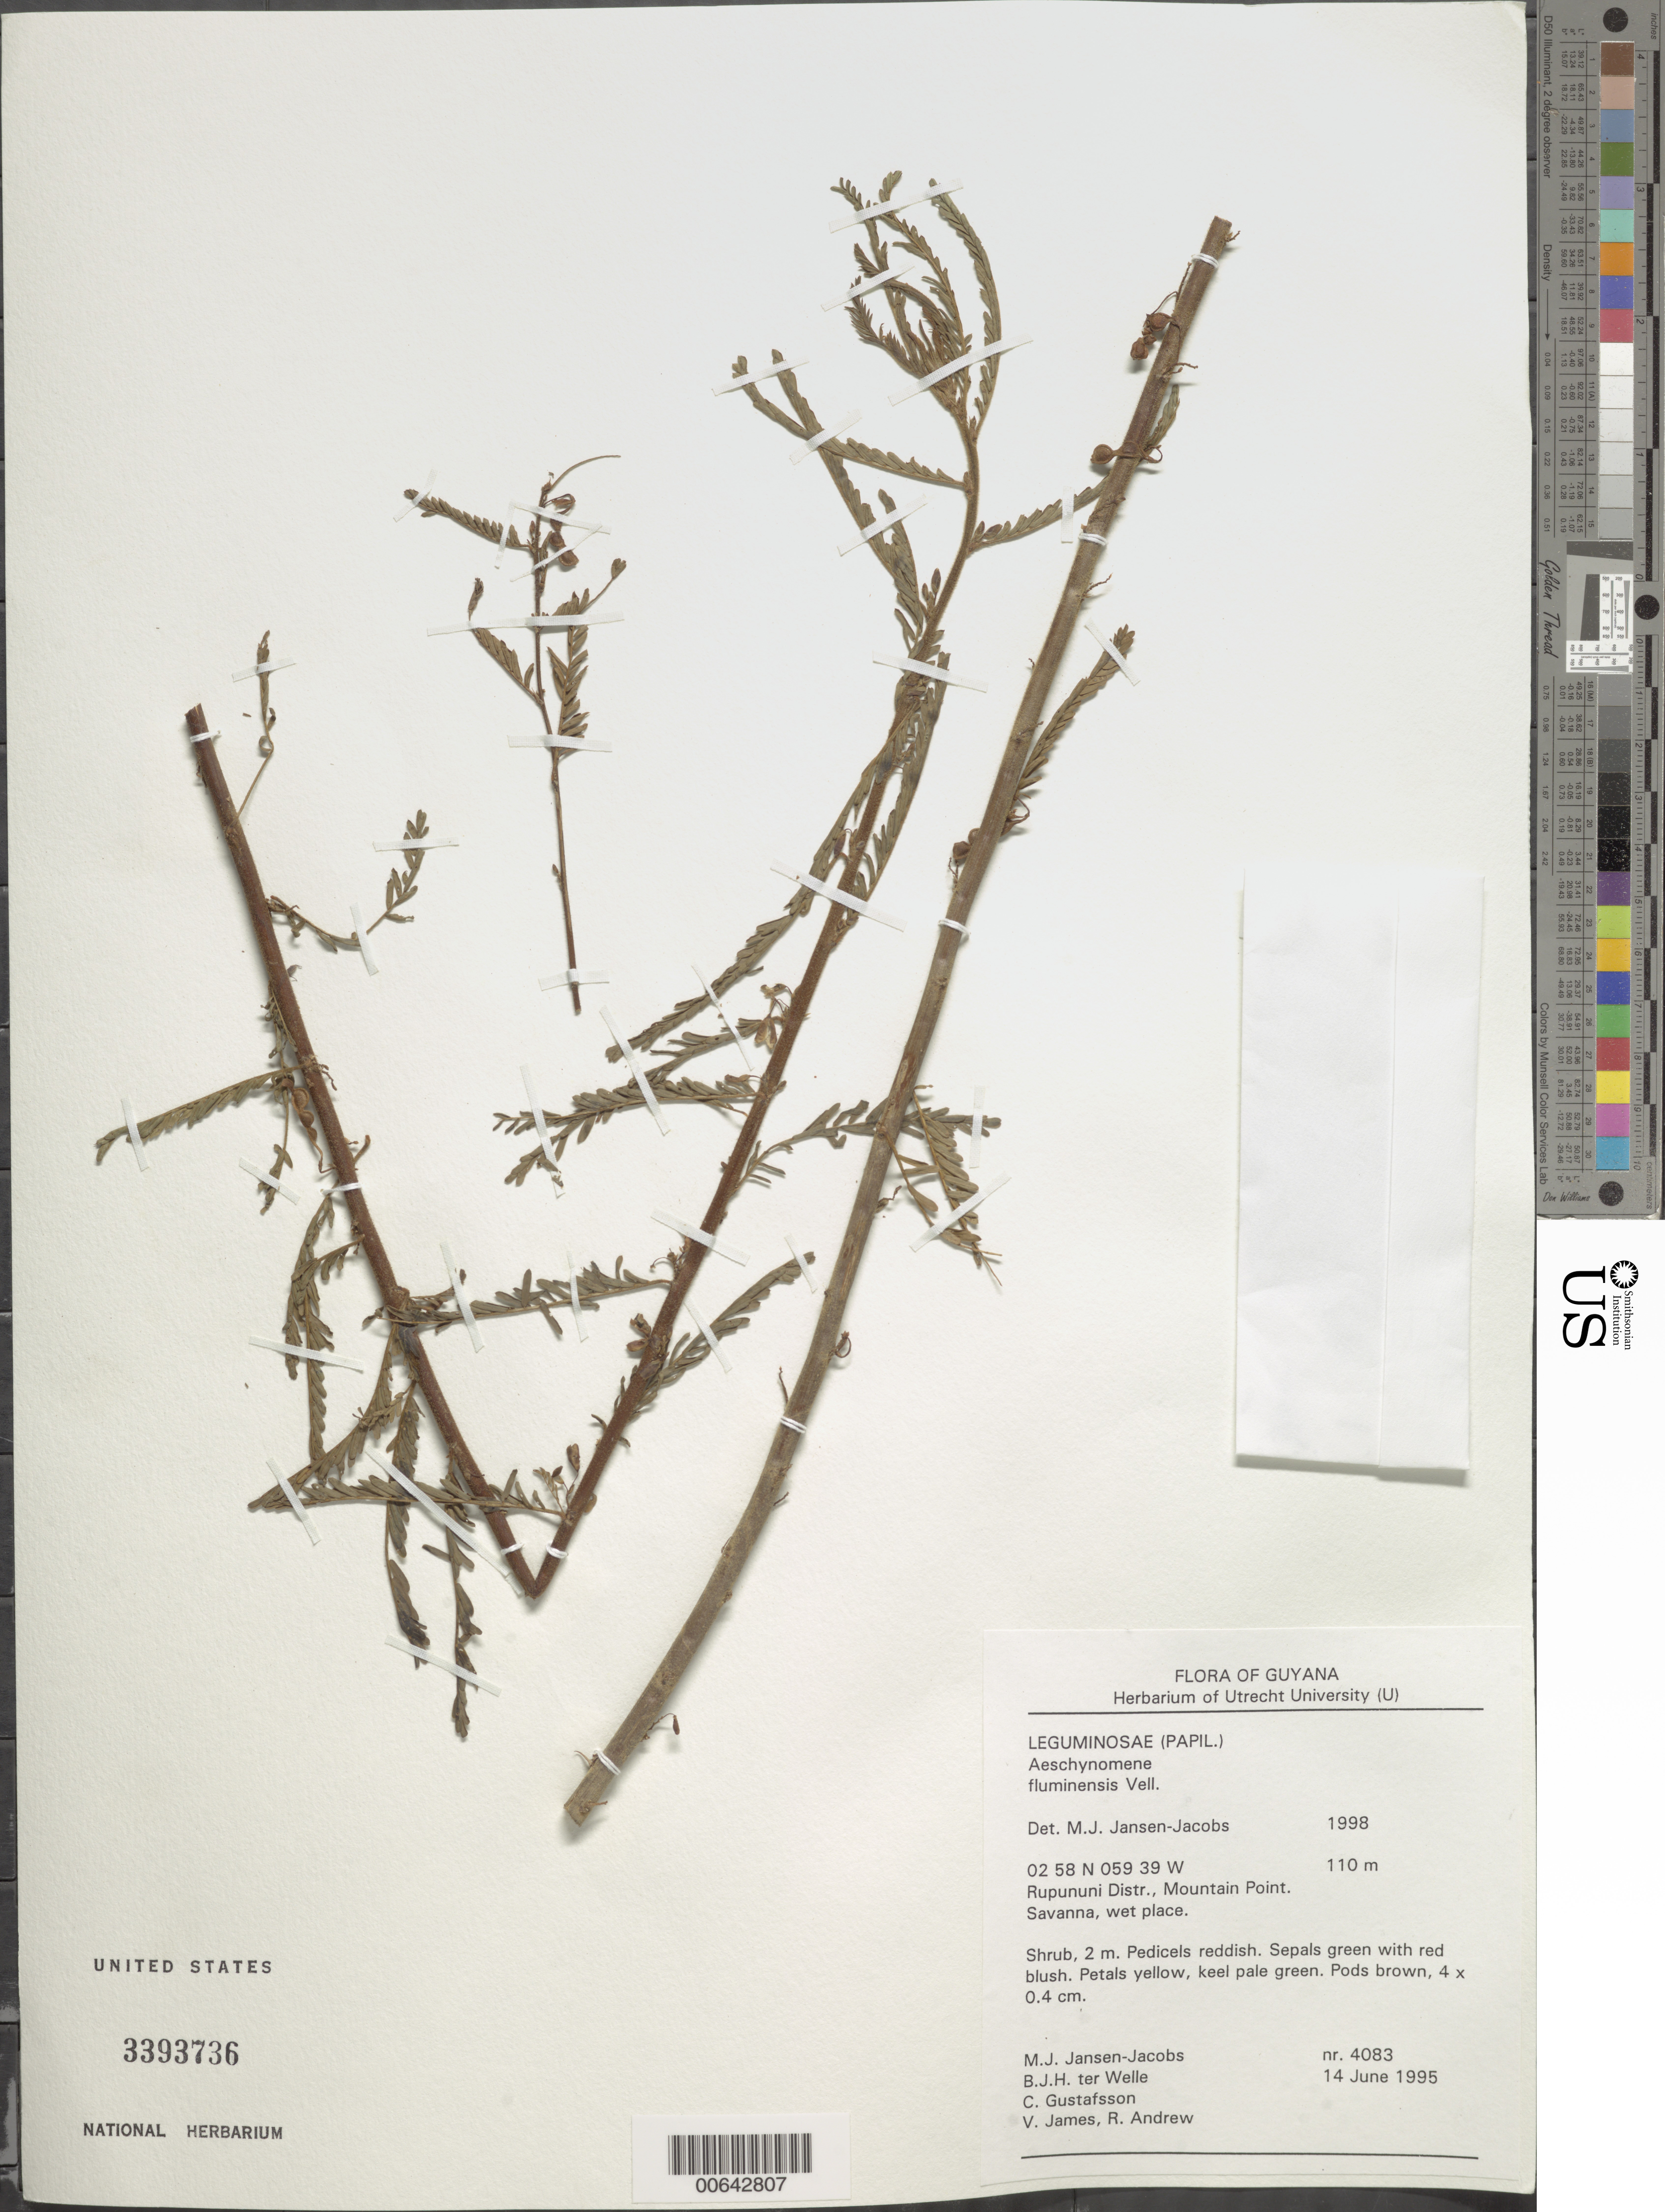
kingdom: Plantae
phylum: Tracheophyta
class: Magnoliopsida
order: Fabales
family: Fabaceae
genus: Aeschynomene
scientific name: Aeschynomene fluminensis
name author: Vell.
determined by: Jansen-Jacobs, M. J., (U), Nationaal Herbarium Nederland, Utrecht University branch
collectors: M. J. Jansen-Jacobs, B. Welle, C. G. Gustafsson, V. James & R. Andrew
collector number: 4083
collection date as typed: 14-Jun-95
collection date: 1995-06-14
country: Guyana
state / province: U. Takutu-U. Essequibo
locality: Mountain Point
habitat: Savanna, wet place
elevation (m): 110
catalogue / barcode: US 3393736